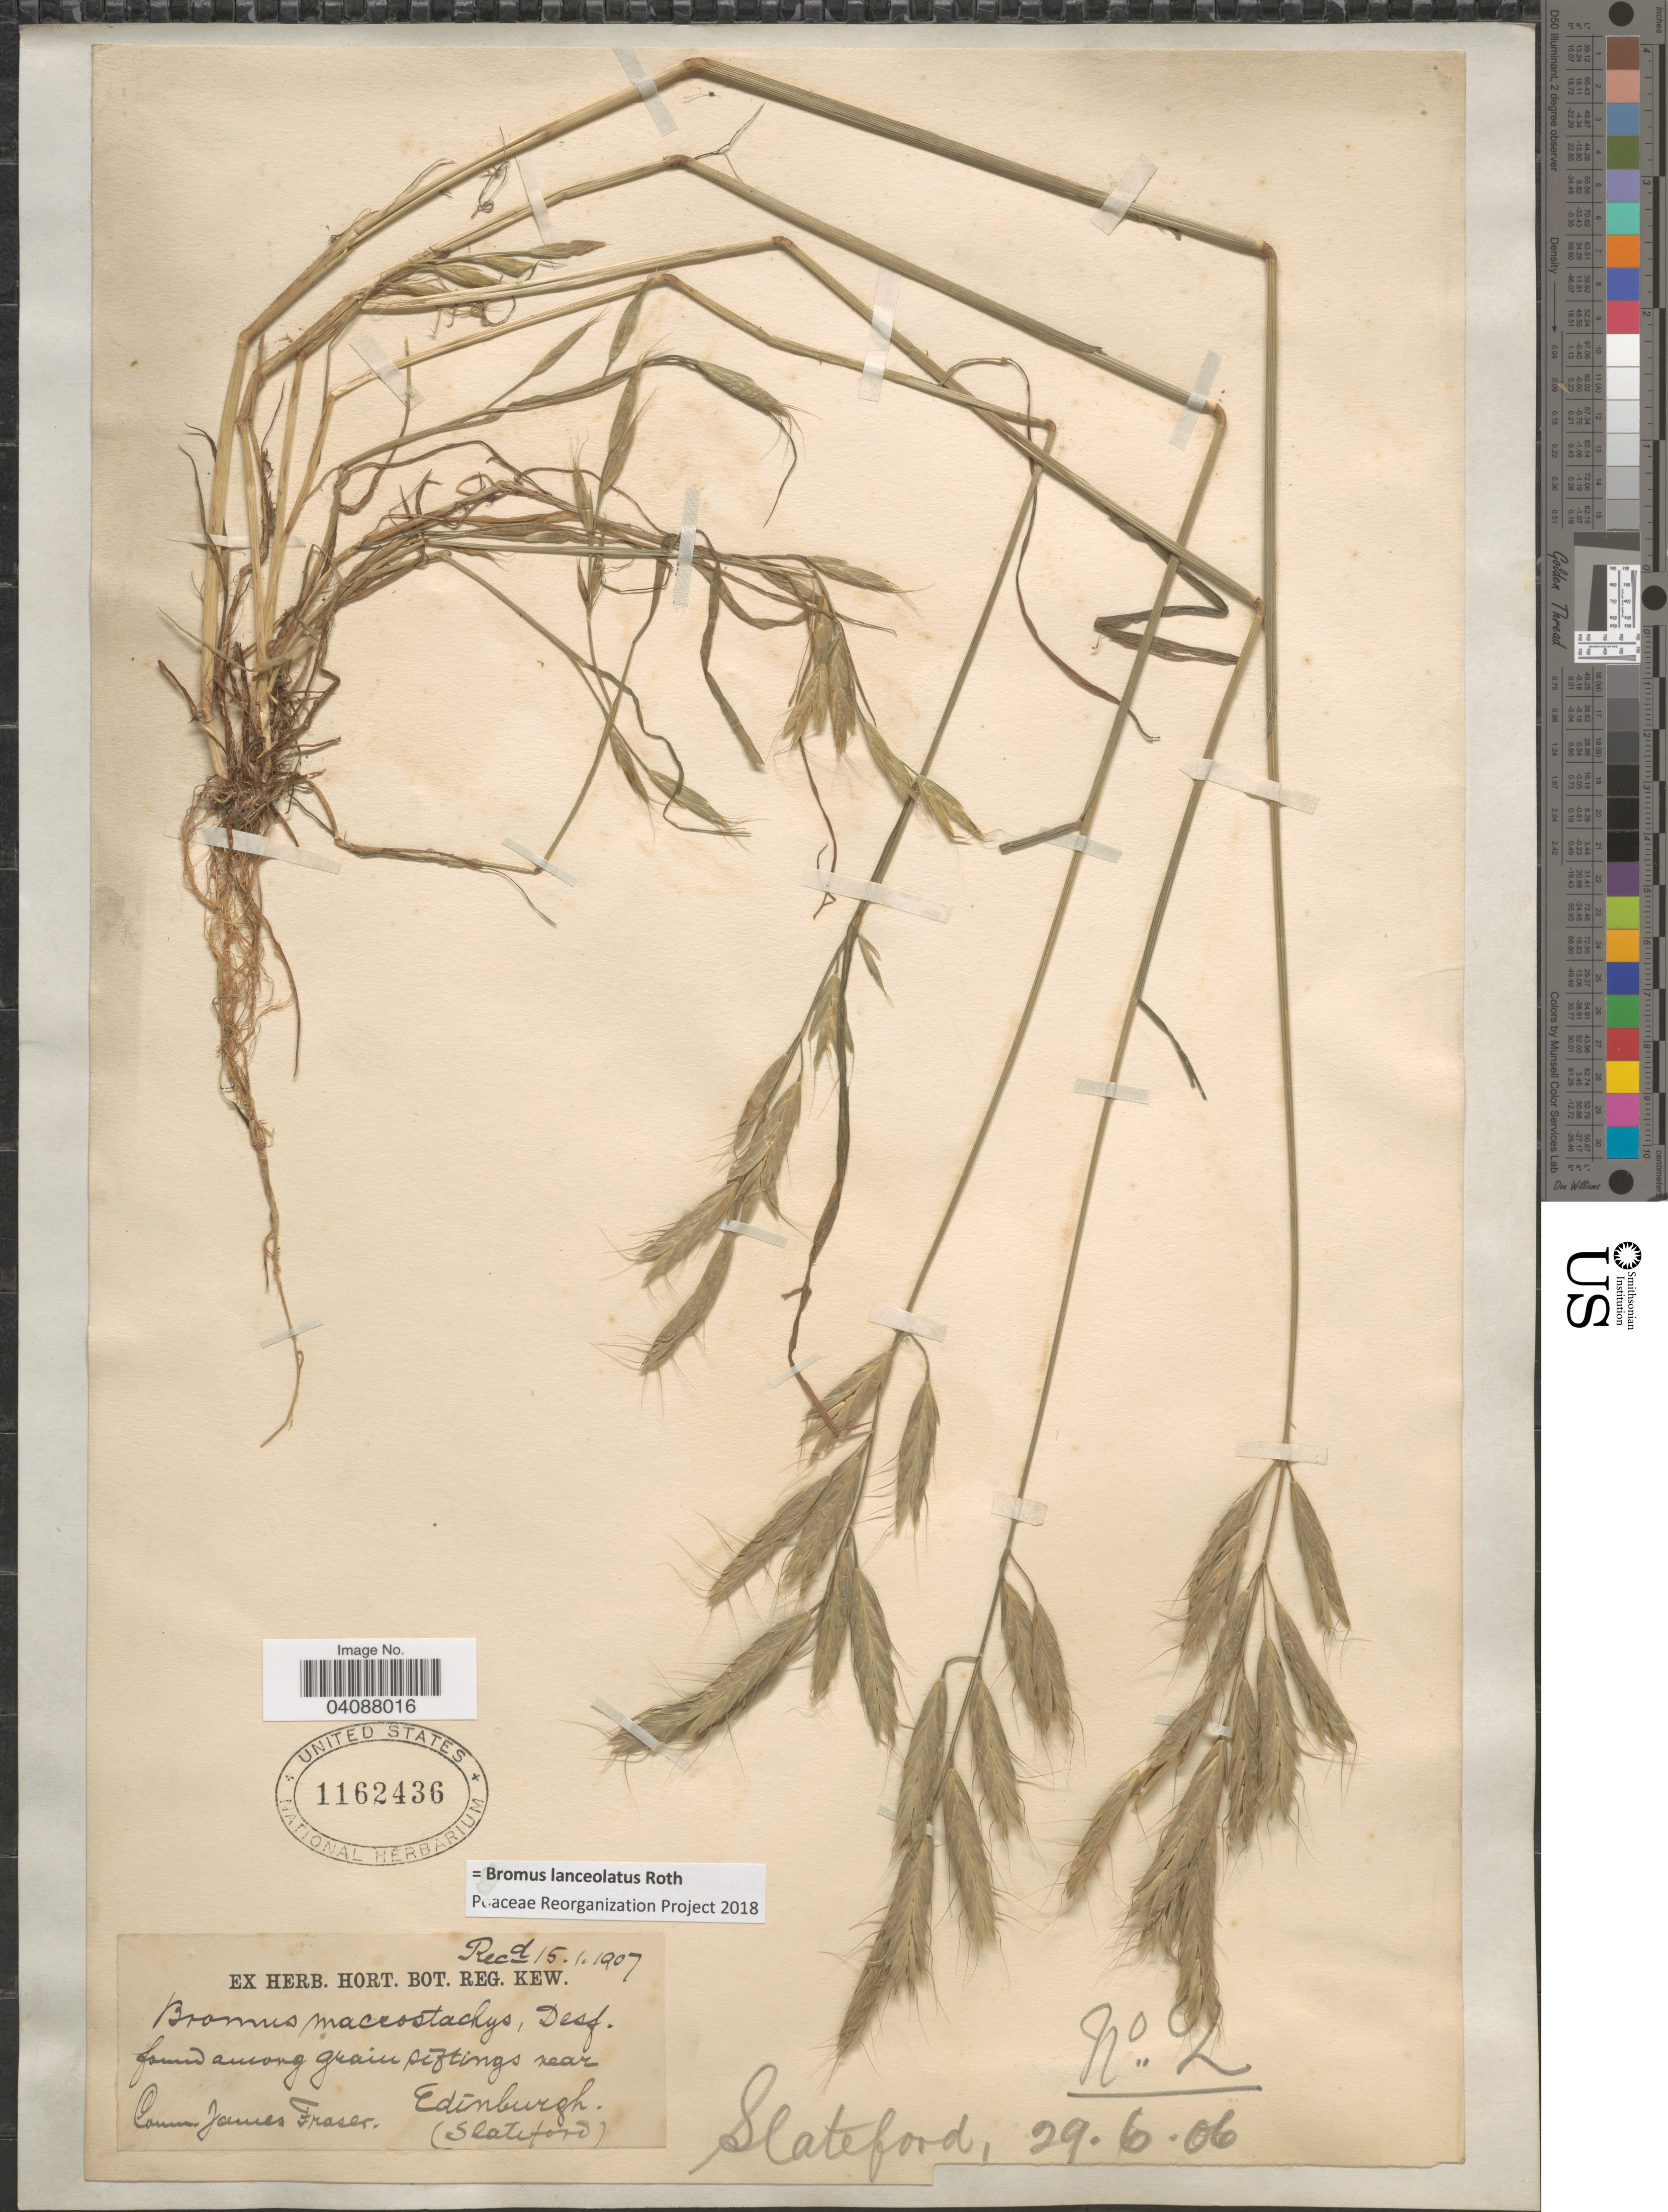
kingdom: Plantae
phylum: Tracheophyta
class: Liliopsida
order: Poales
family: Poaceae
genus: Bromus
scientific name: Bromus lanceolatus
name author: Roth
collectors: Ex herb. Hort. Bot. Reg. Kew.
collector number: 2?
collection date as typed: Transcribed d/m/y: 29/6/6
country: United Kingdom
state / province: Scotland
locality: Found among grain siftings near Edinburgh (Slateford).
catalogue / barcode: US 1162436